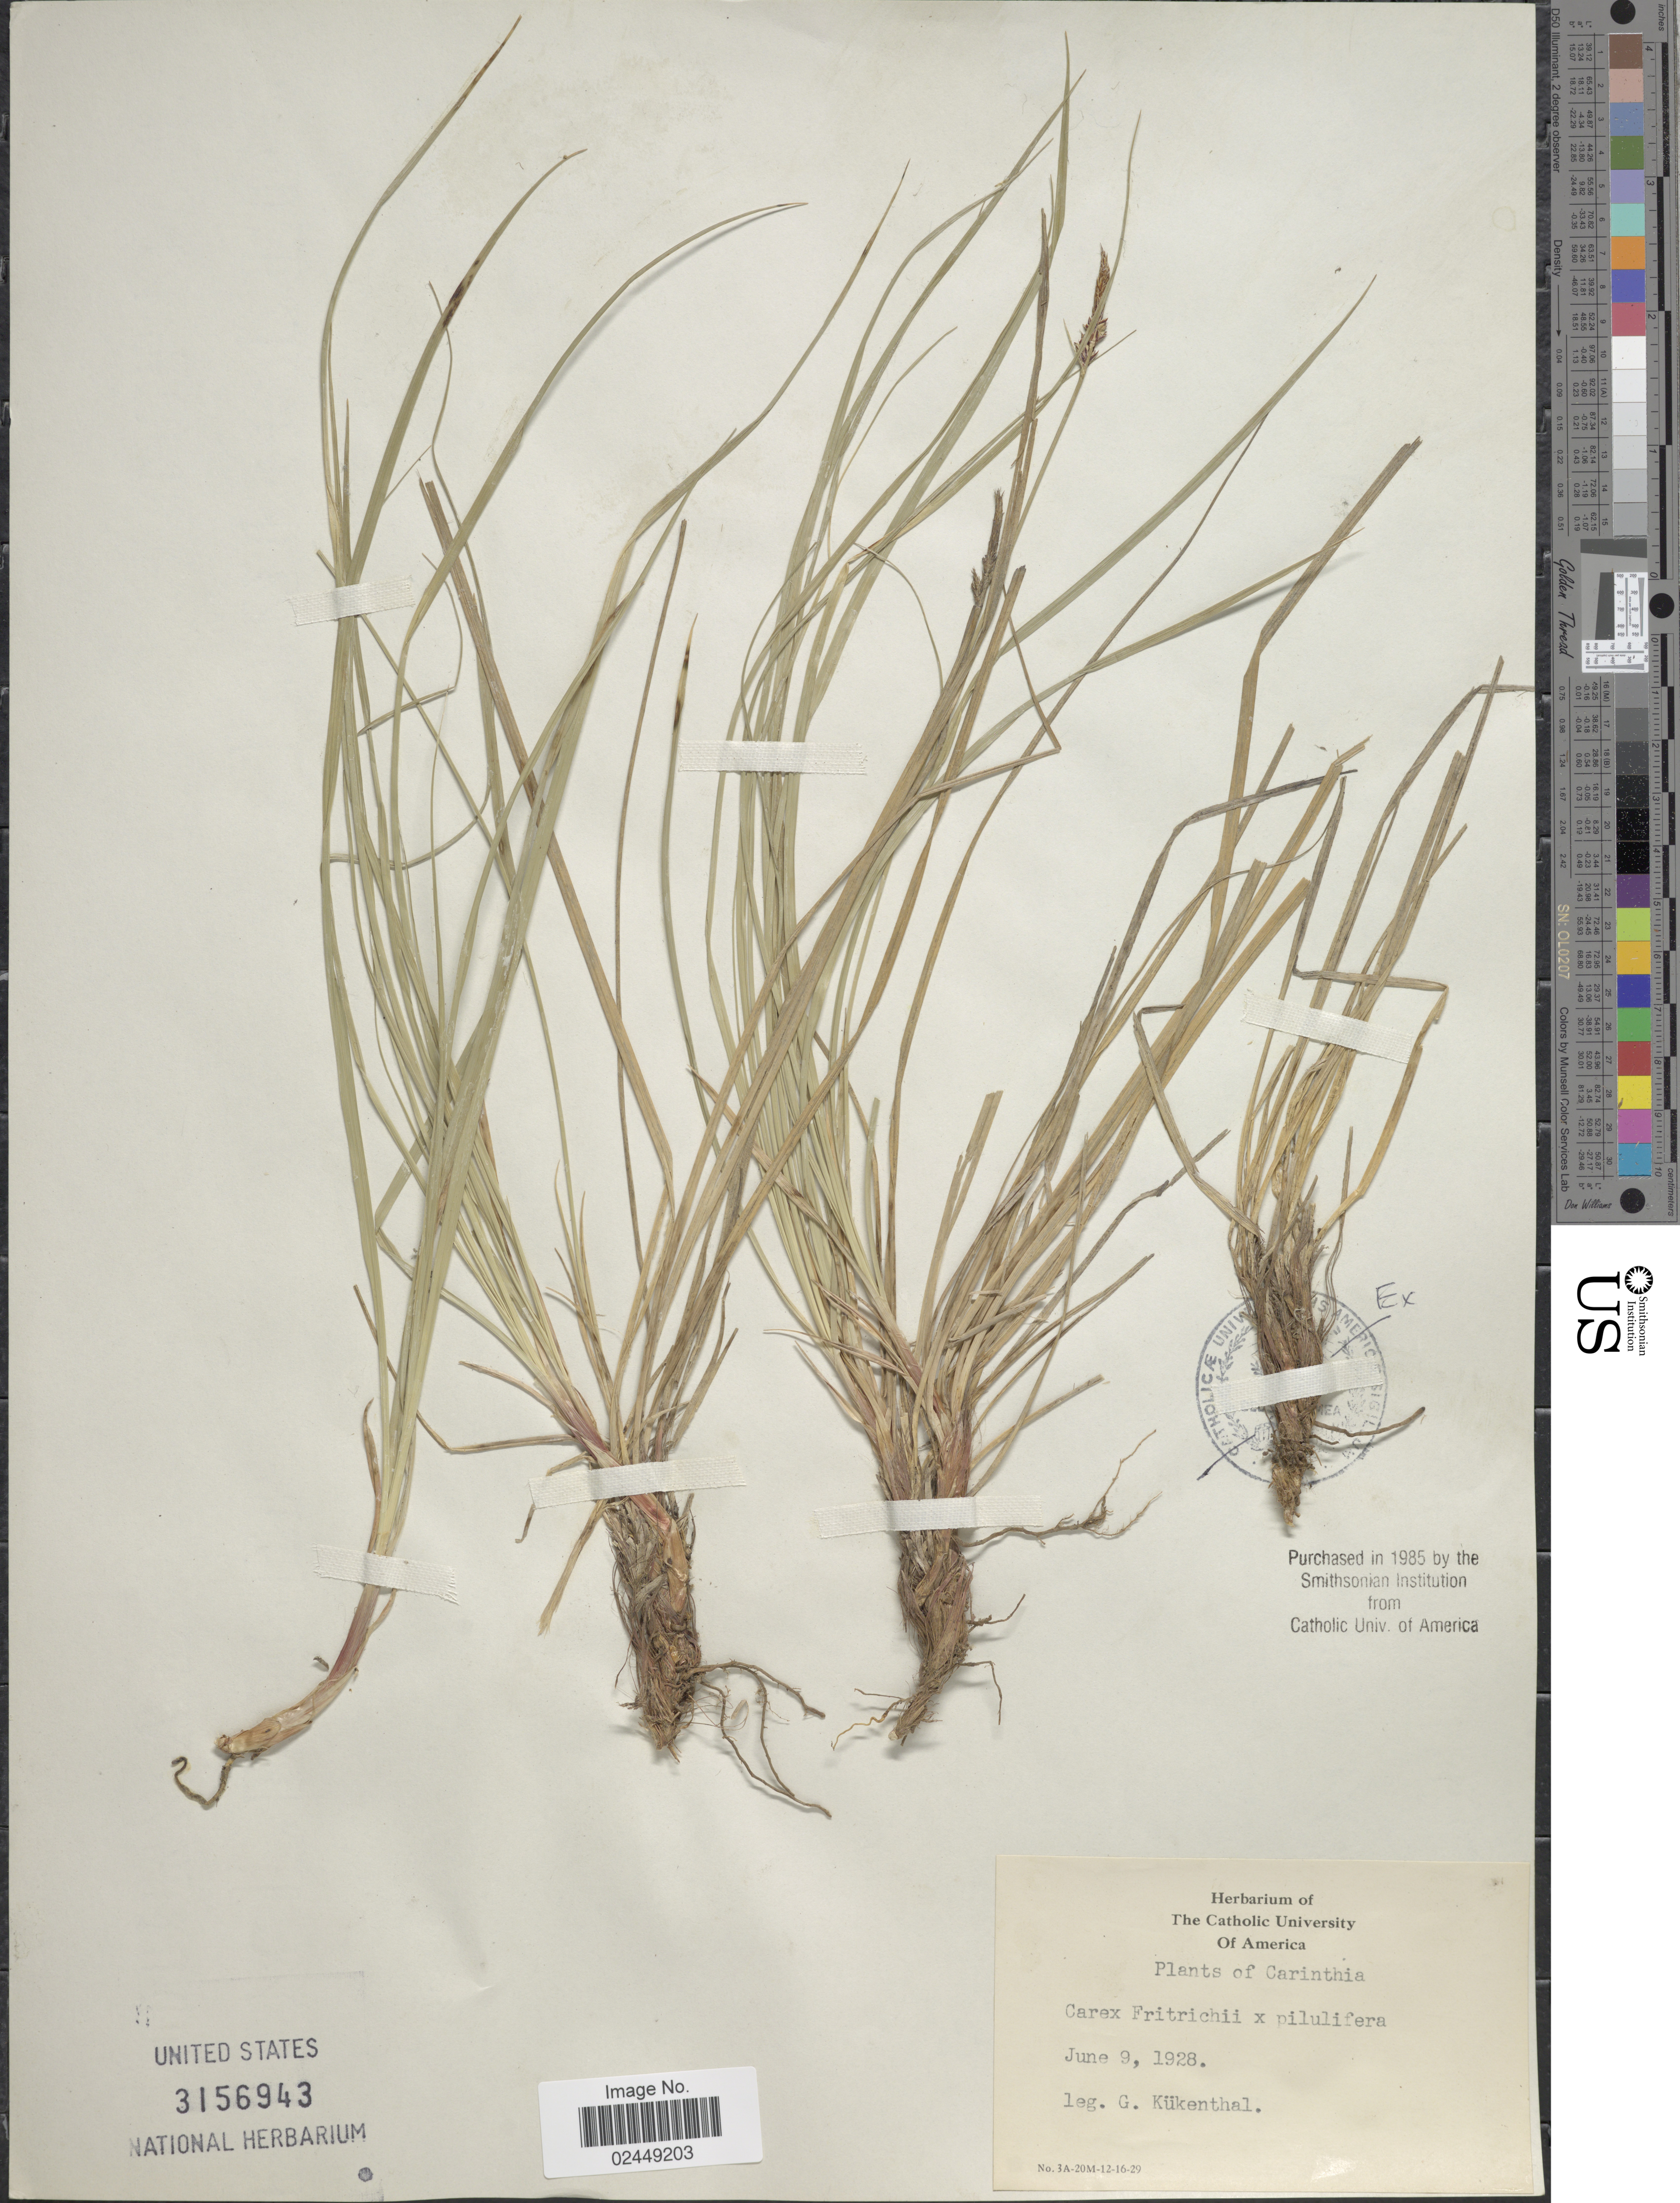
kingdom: Plantae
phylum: Tracheophyta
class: Liliopsida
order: Poales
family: Cyperaceae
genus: Carex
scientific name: Carex fritschii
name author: Waisb.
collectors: G. Kükenthal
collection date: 1928-06-09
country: Austria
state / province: Karnten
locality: Carinthia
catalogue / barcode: US 3156943